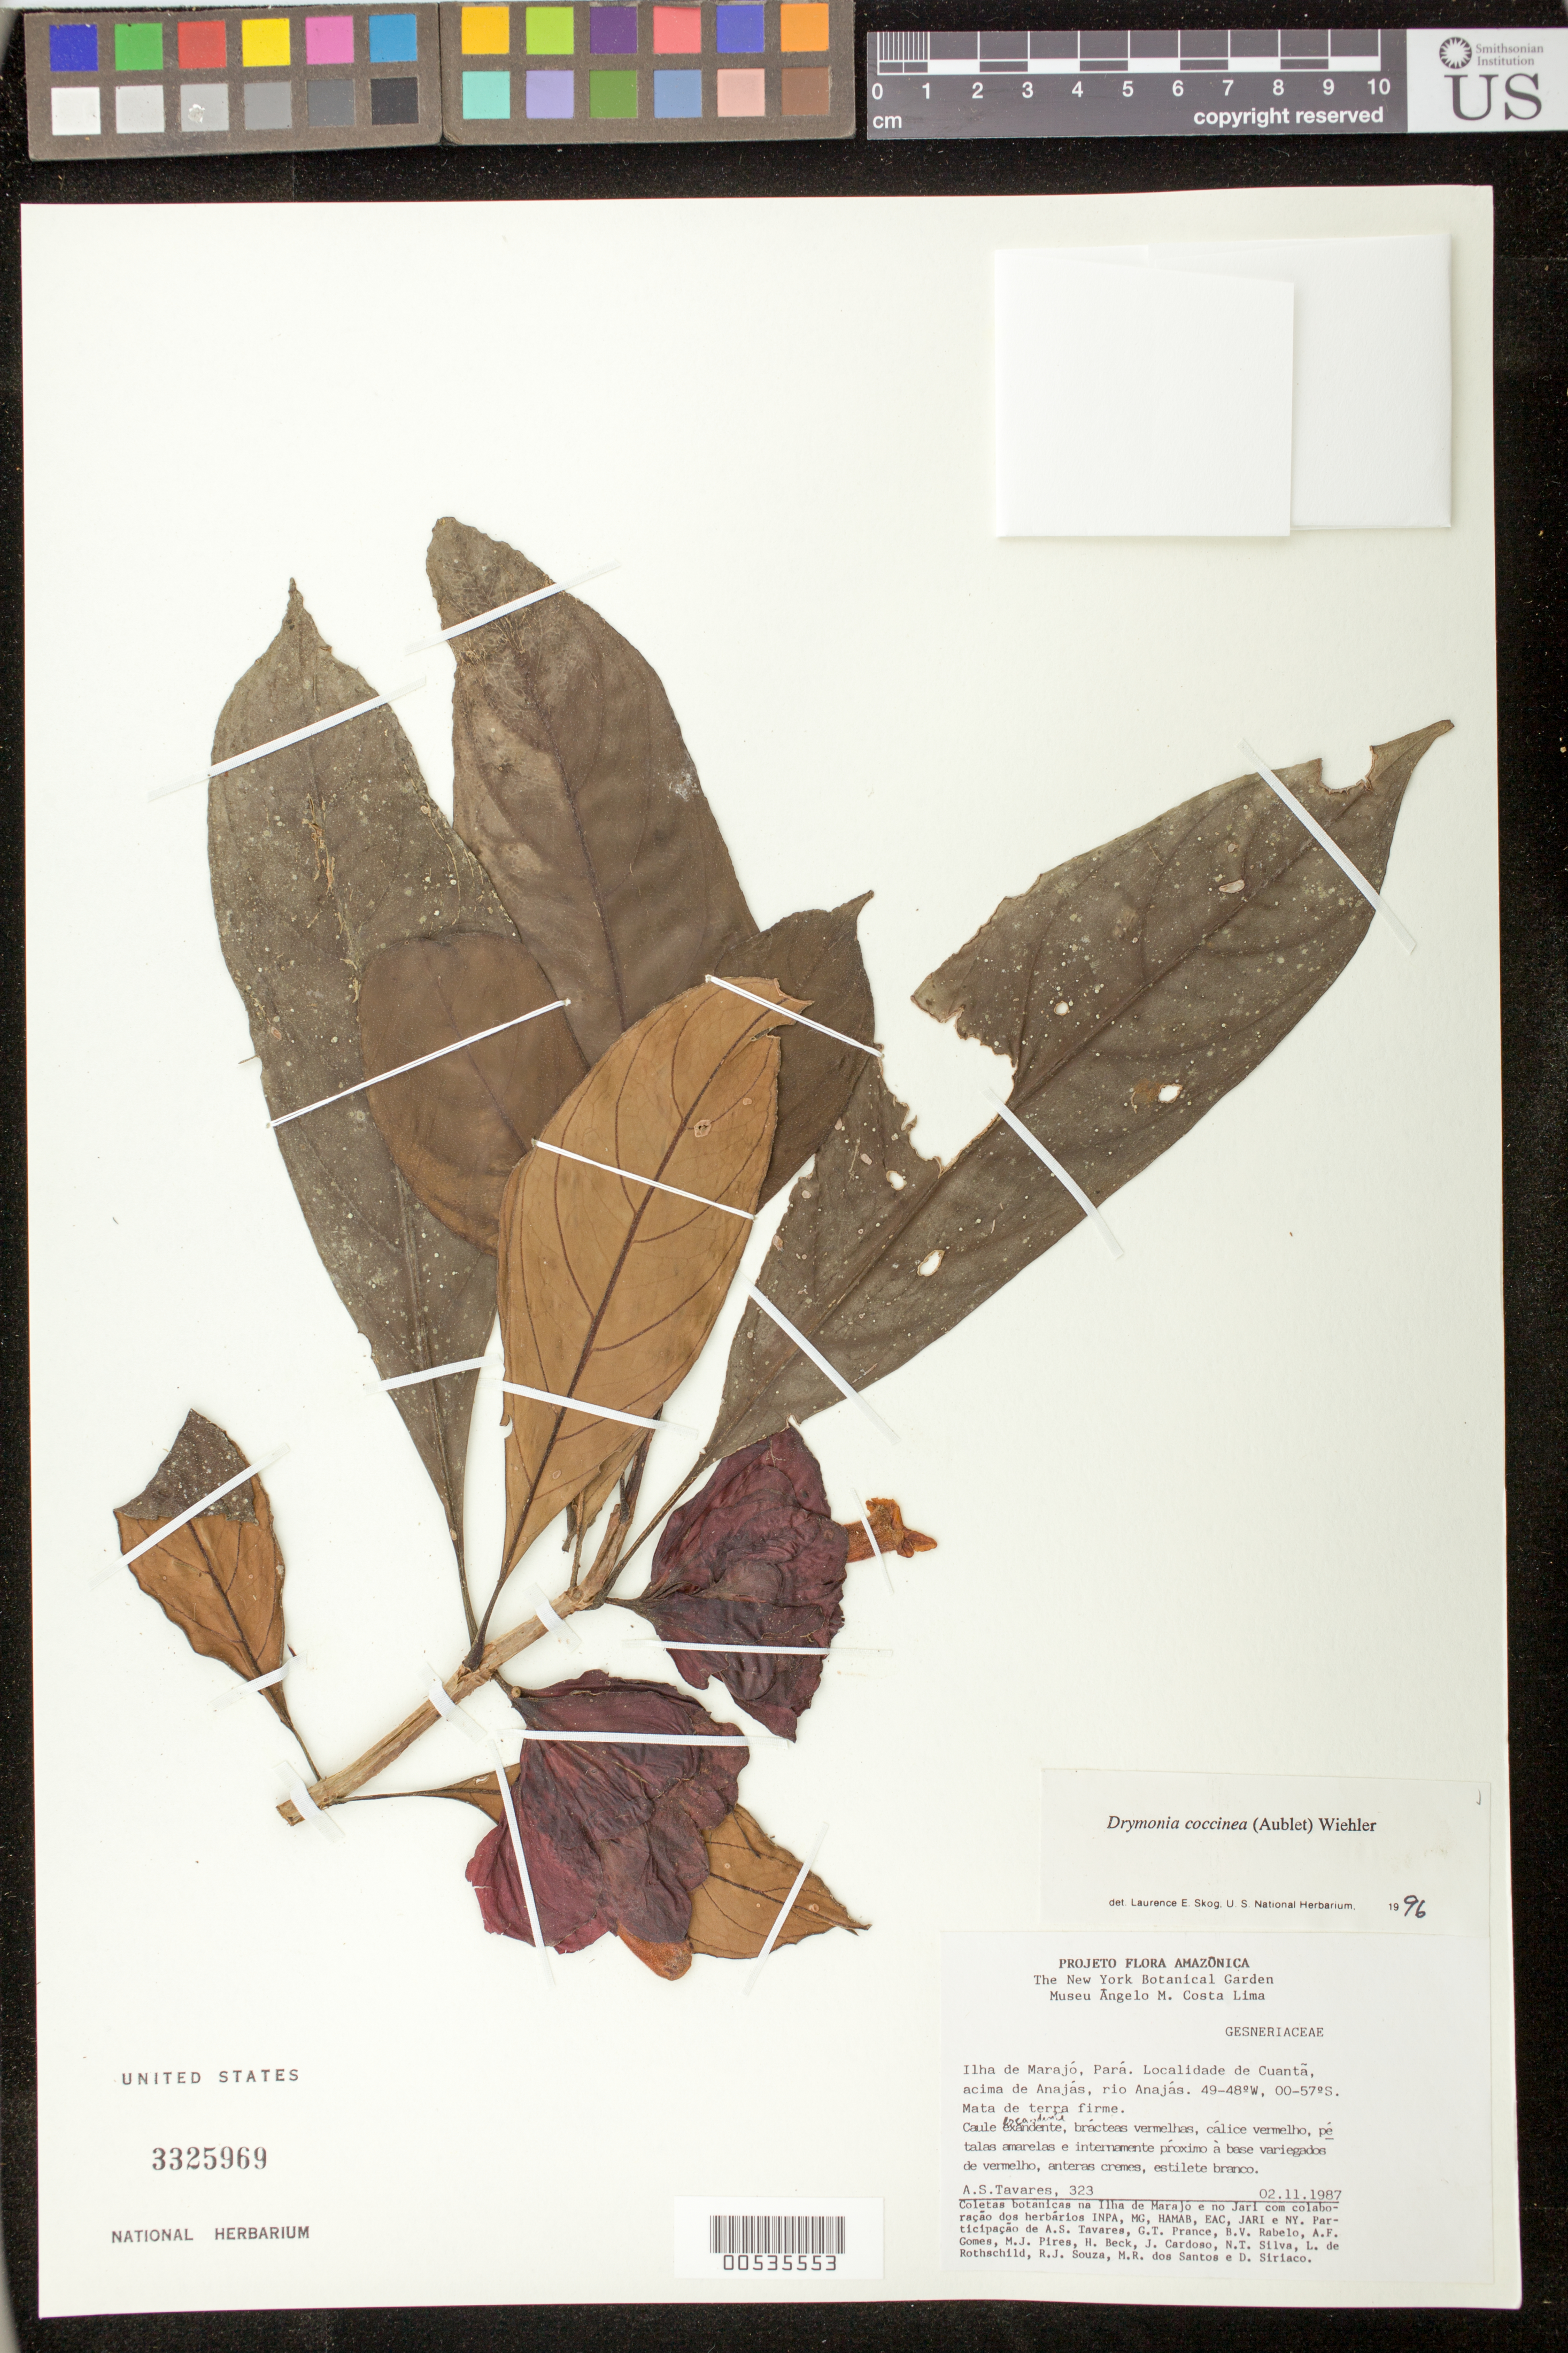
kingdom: Plantae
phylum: Tracheophyta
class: Magnoliopsida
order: Lamiales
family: Gesneriaceae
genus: Drymonia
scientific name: Drymonia coccinea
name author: (Aubl.) Wiehler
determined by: Skog, Laurence E.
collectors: A. S. Tavares & et al.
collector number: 323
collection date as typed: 02 Nov 1987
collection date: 1987-11-02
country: Brazil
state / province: Pará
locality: Ilha de Marajó, localidade de Cuanta, acima de Anajás, rio Anajás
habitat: Mata de terra firme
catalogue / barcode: US 3325969